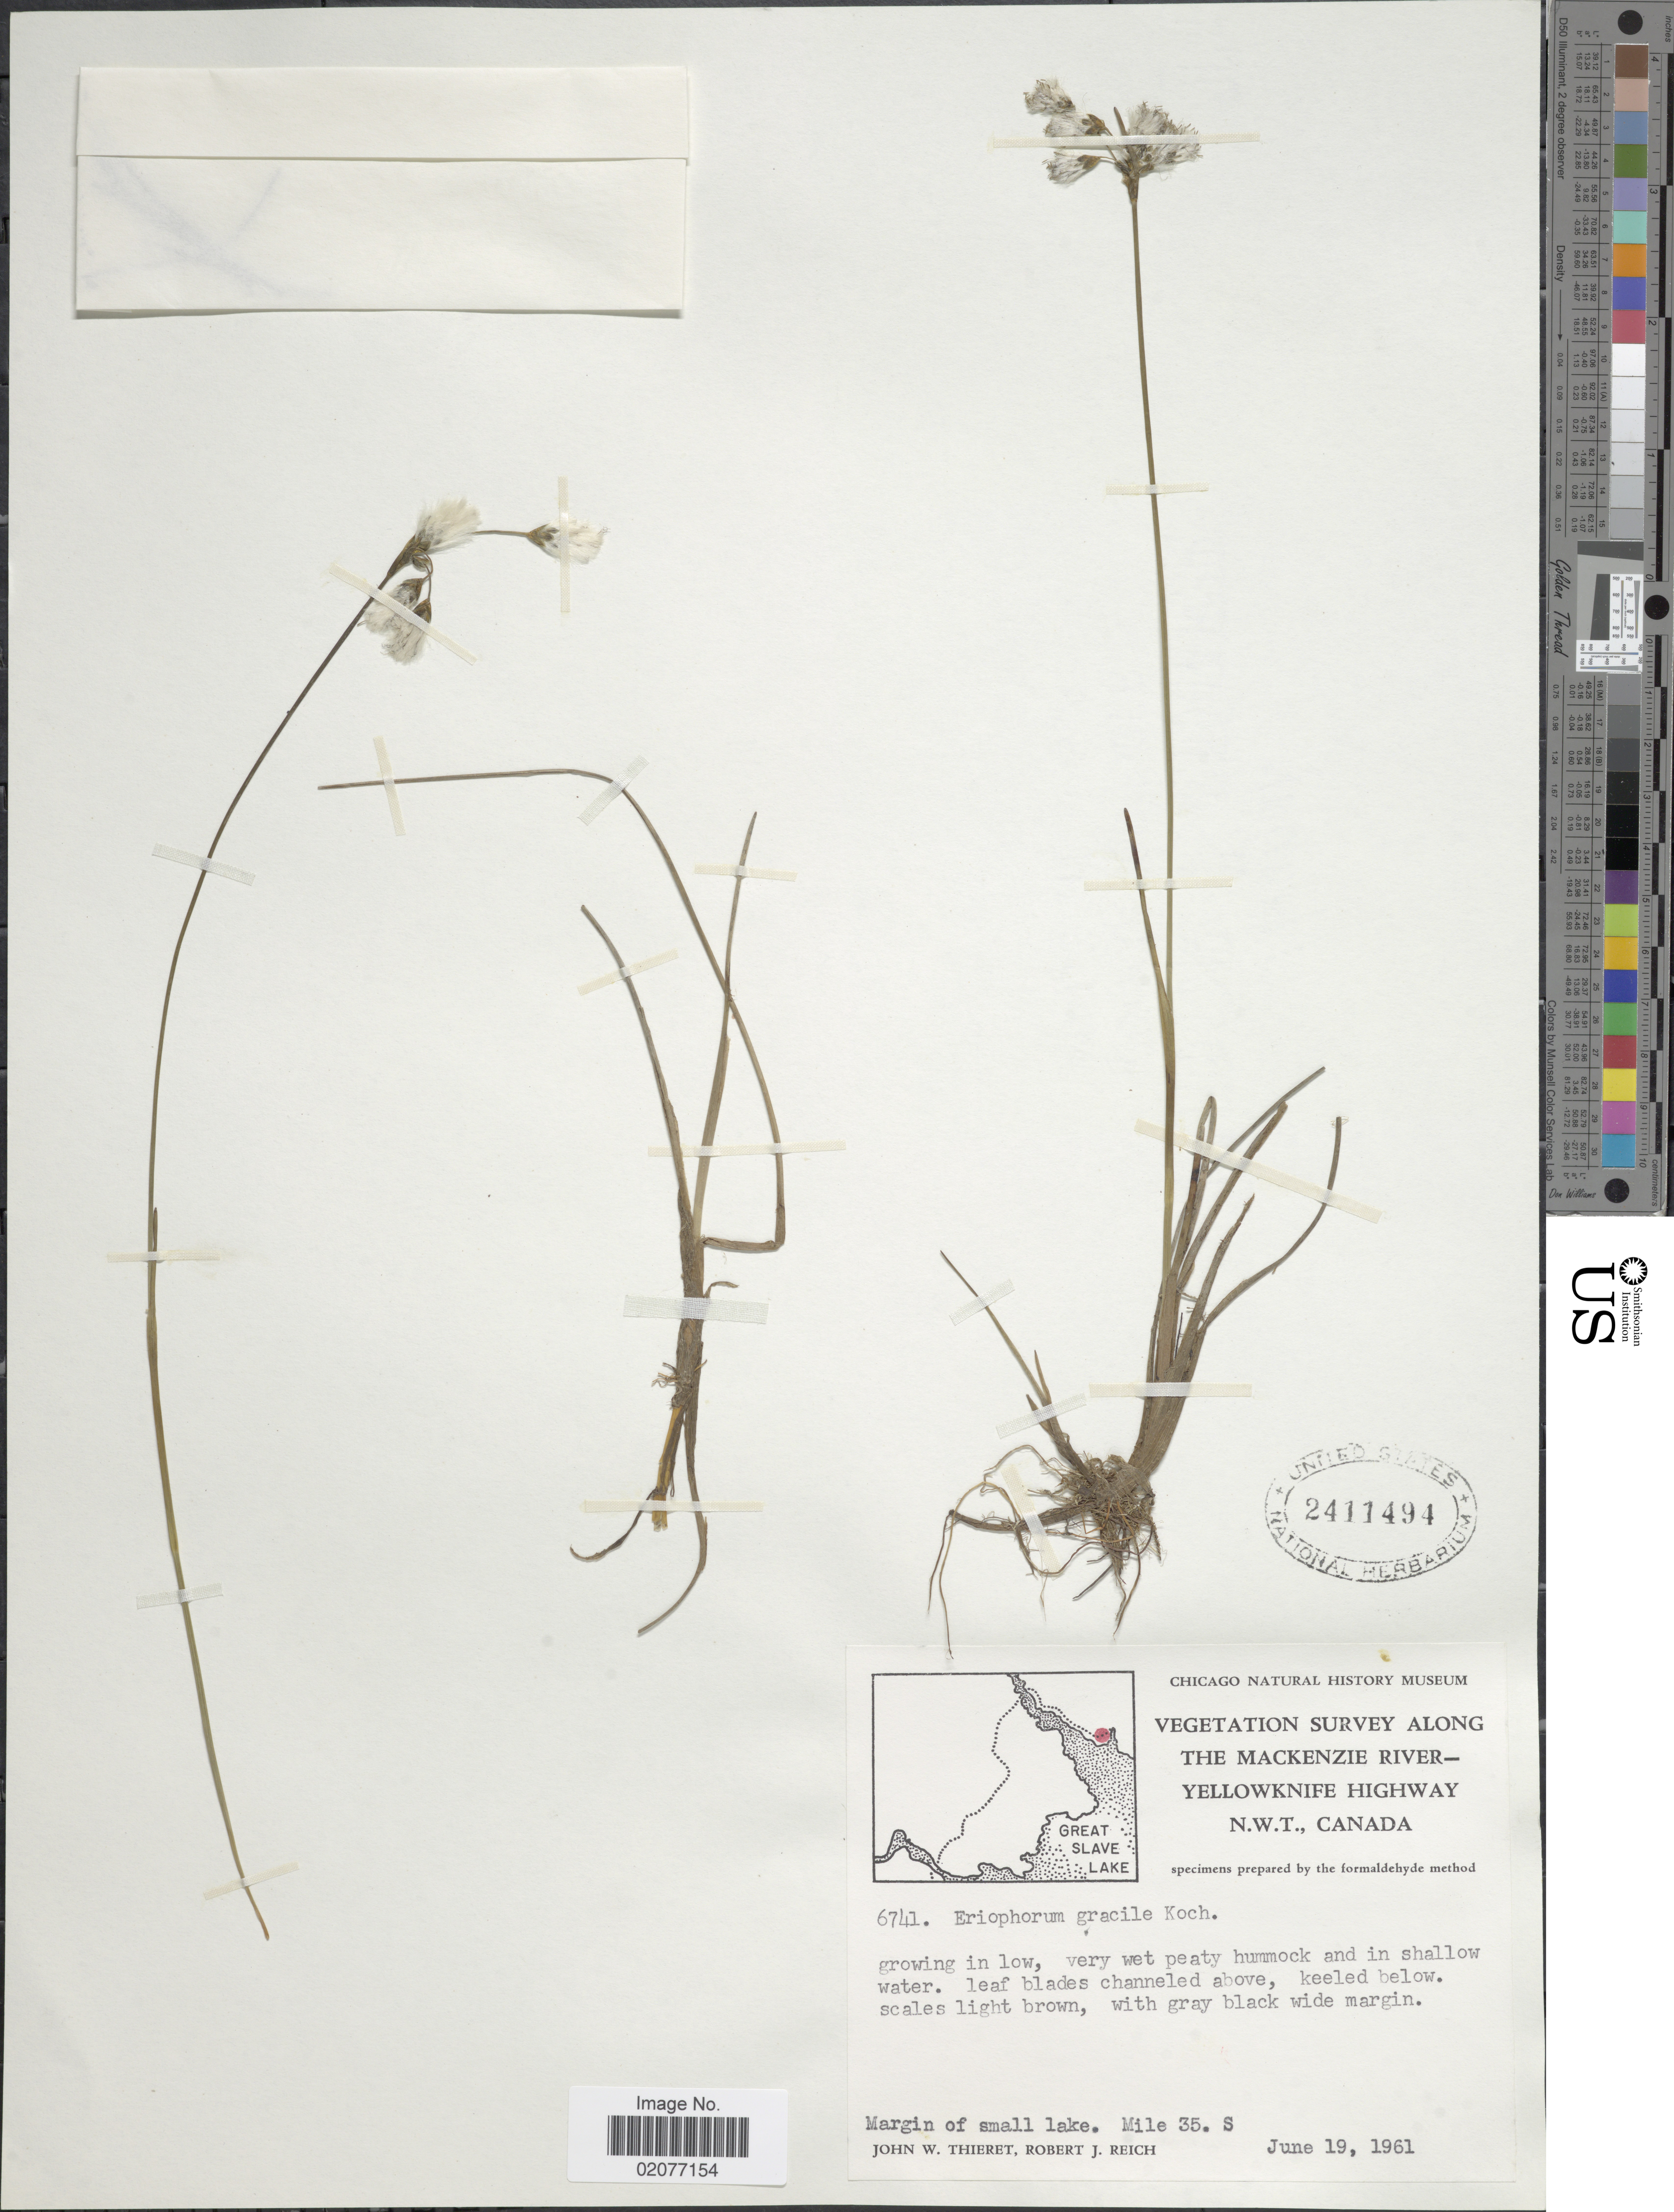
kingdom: Plantae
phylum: Tracheophyta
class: Liliopsida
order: Poales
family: Cyperaceae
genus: Eriophorum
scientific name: Eriophorum gracile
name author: W.D.J. Koch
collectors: J. W. Thieret & R. Reich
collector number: s..n.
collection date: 1961-06-19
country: Canada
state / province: Northwest Territories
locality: Along the Mackenzie River-Yellowknife Highway N.W.T. Canada. Margin of small lake. Mile 35.8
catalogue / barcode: US 2411494